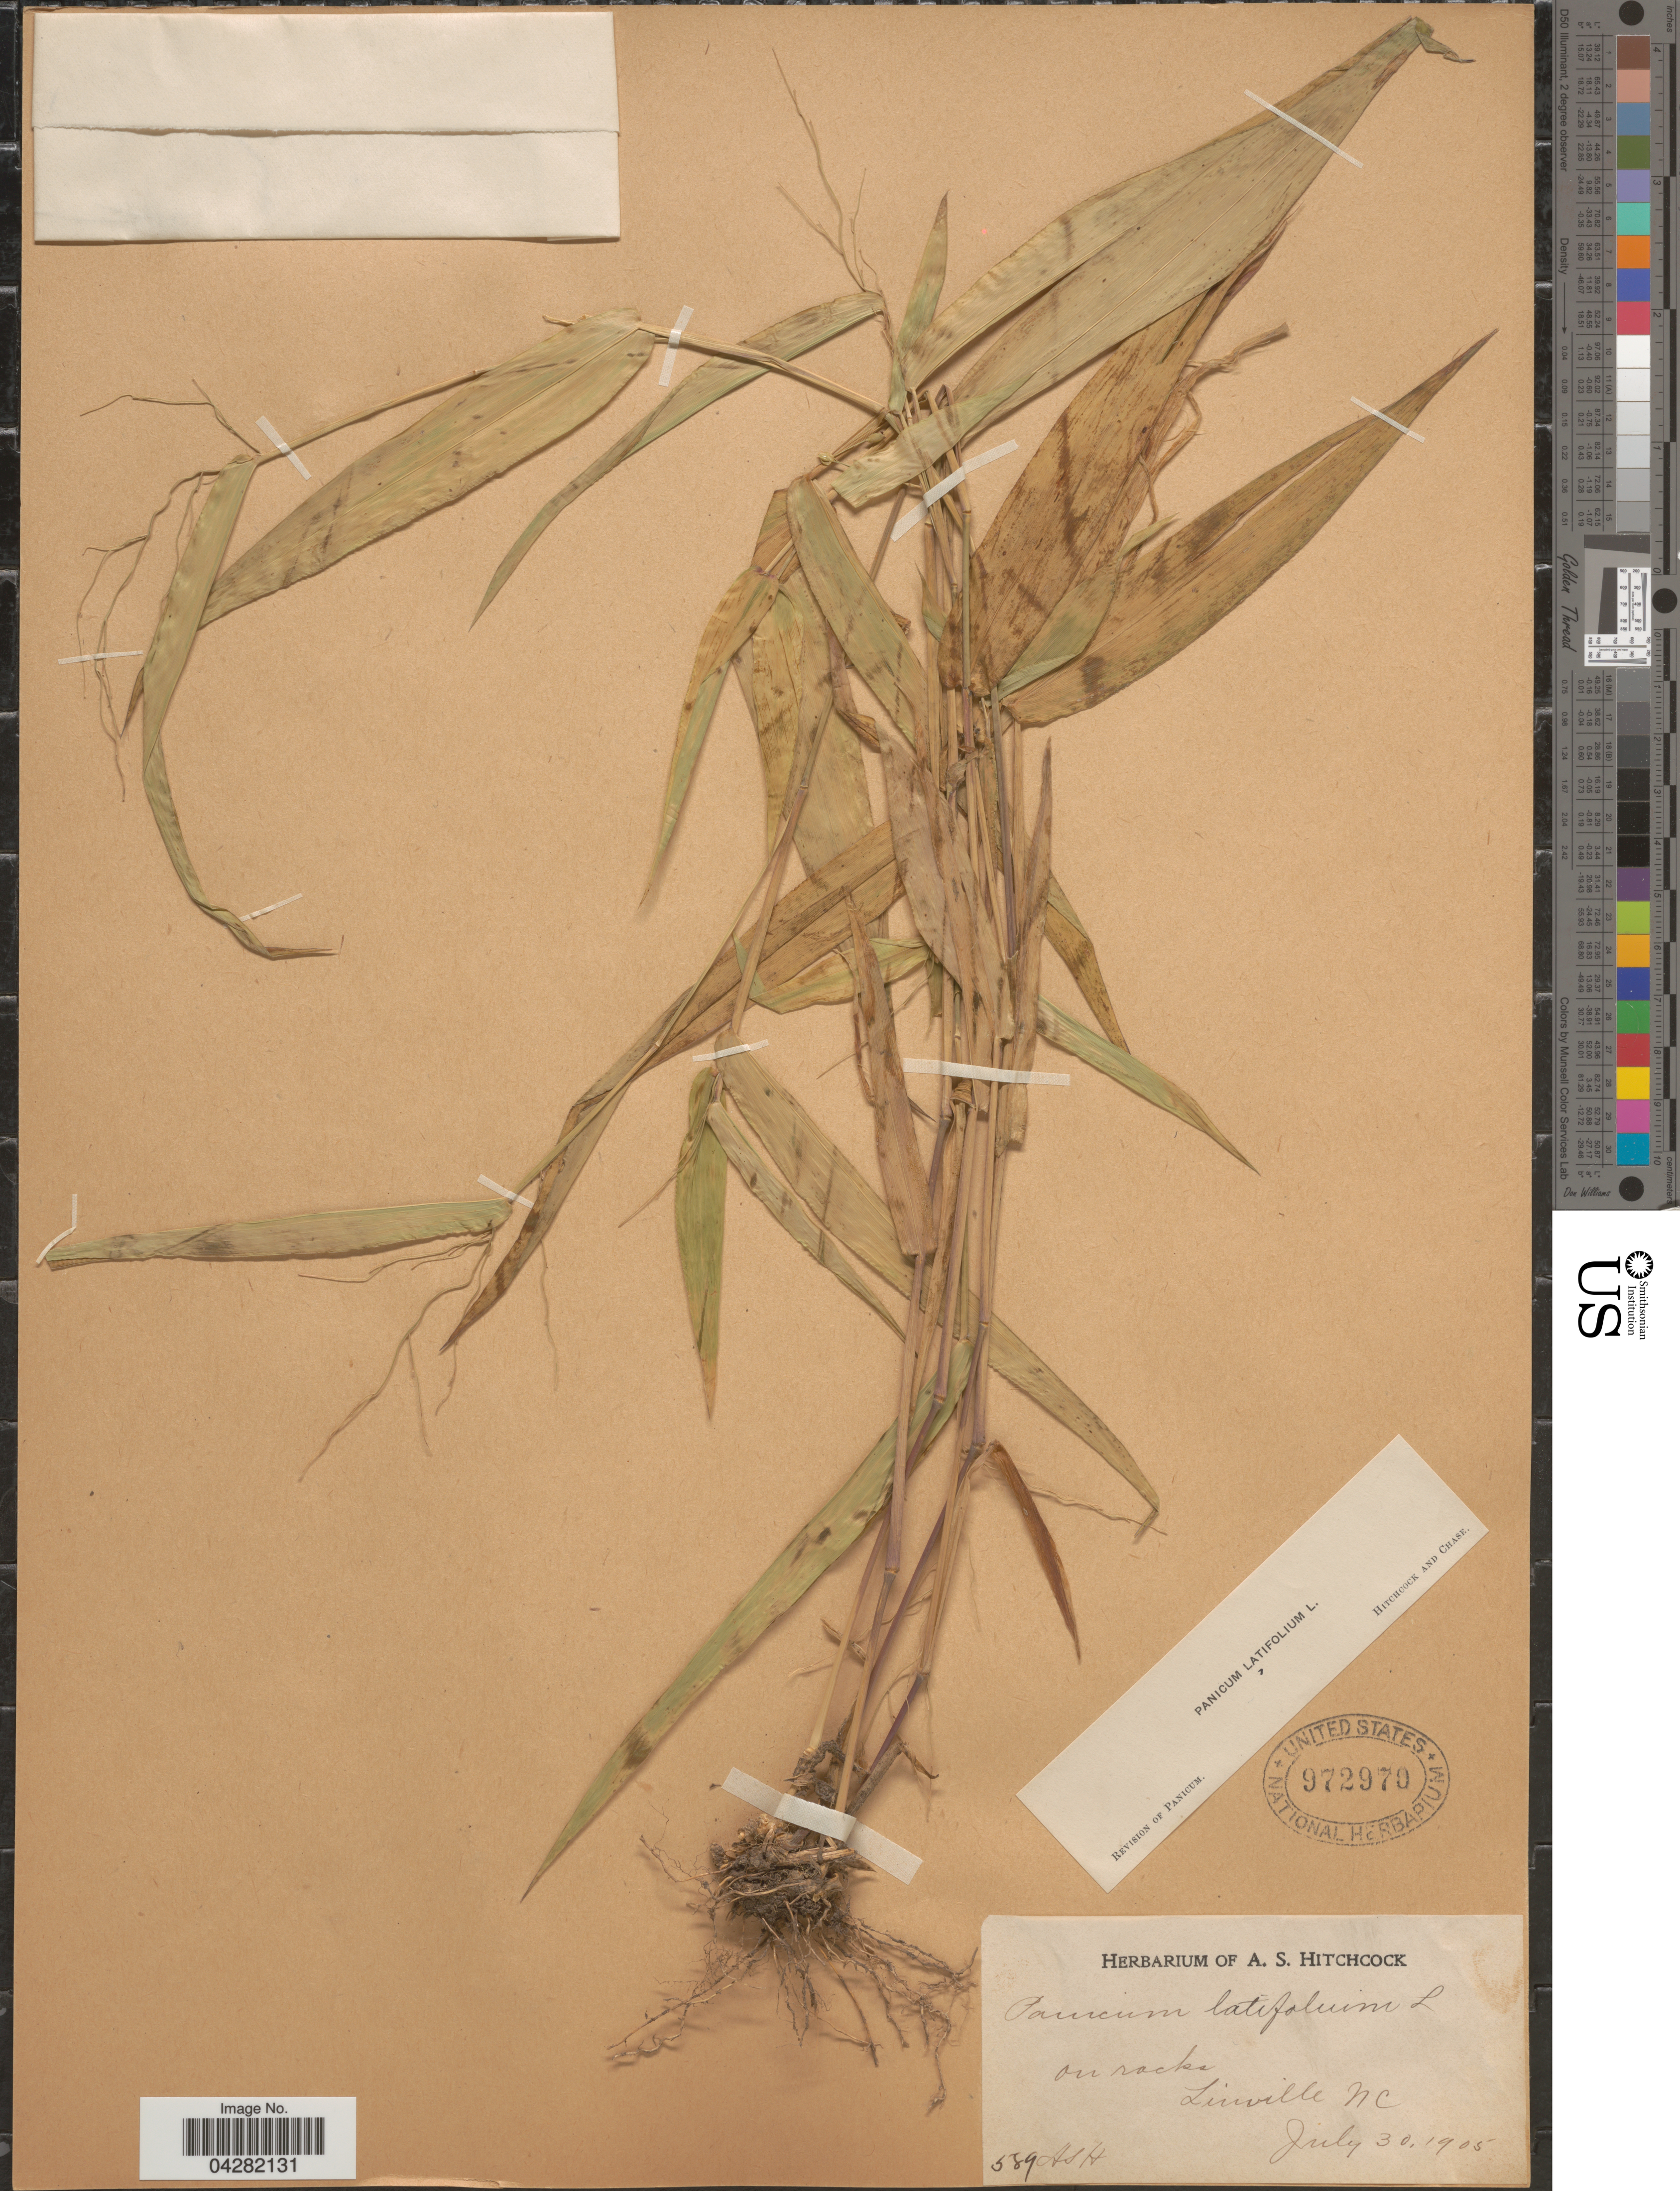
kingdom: Plantae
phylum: Tracheophyta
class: Liliopsida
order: Poales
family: Poaceae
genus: Dichanthelium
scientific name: Dichanthelium latifolium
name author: (L.) Harvill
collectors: A. S. Hitchcock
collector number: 589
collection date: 1905-07-30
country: United States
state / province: North Carolina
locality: On rocks. Linville.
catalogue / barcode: US 972970